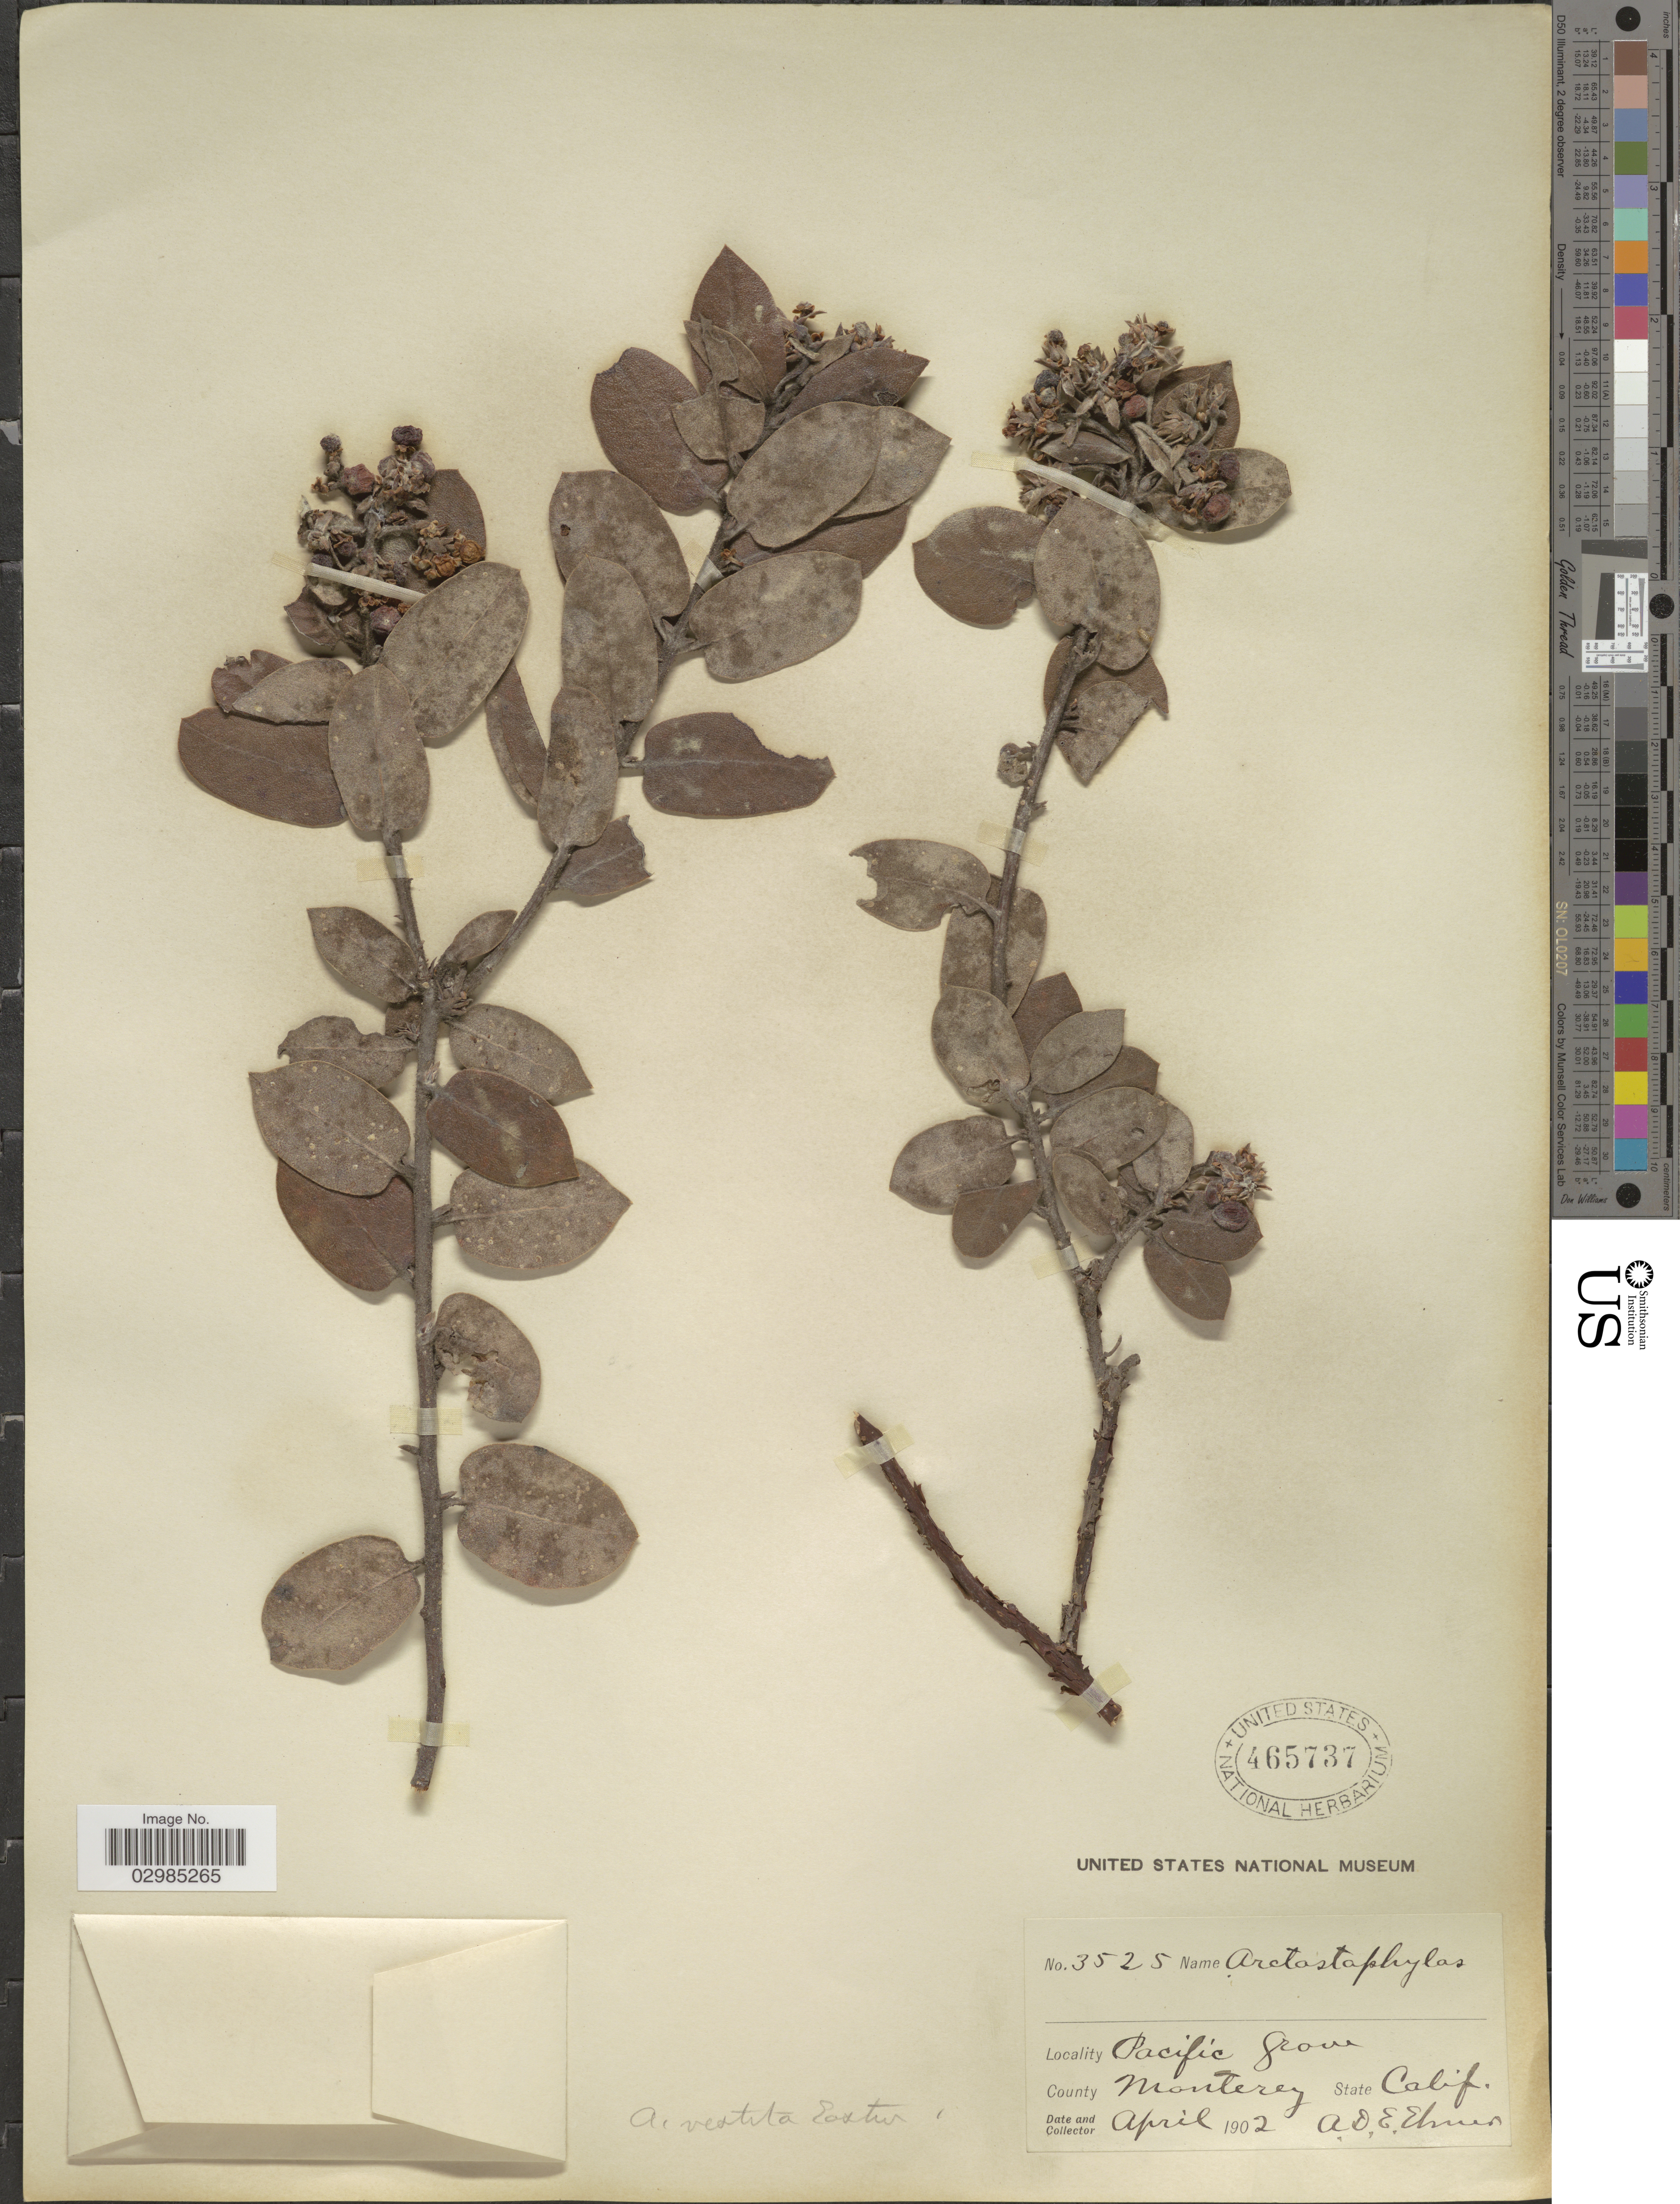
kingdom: Plantae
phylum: Tracheophyta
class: Magnoliopsida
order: Ericales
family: Ericaceae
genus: Arctostaphylos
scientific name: Arctostaphylos vestita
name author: Eastw. in Sarg.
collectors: A. D. E. Elmer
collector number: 3525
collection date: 1902-04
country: United States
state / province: California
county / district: Monterey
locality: Pacific Grove. County Monterey.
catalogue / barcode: US 465737